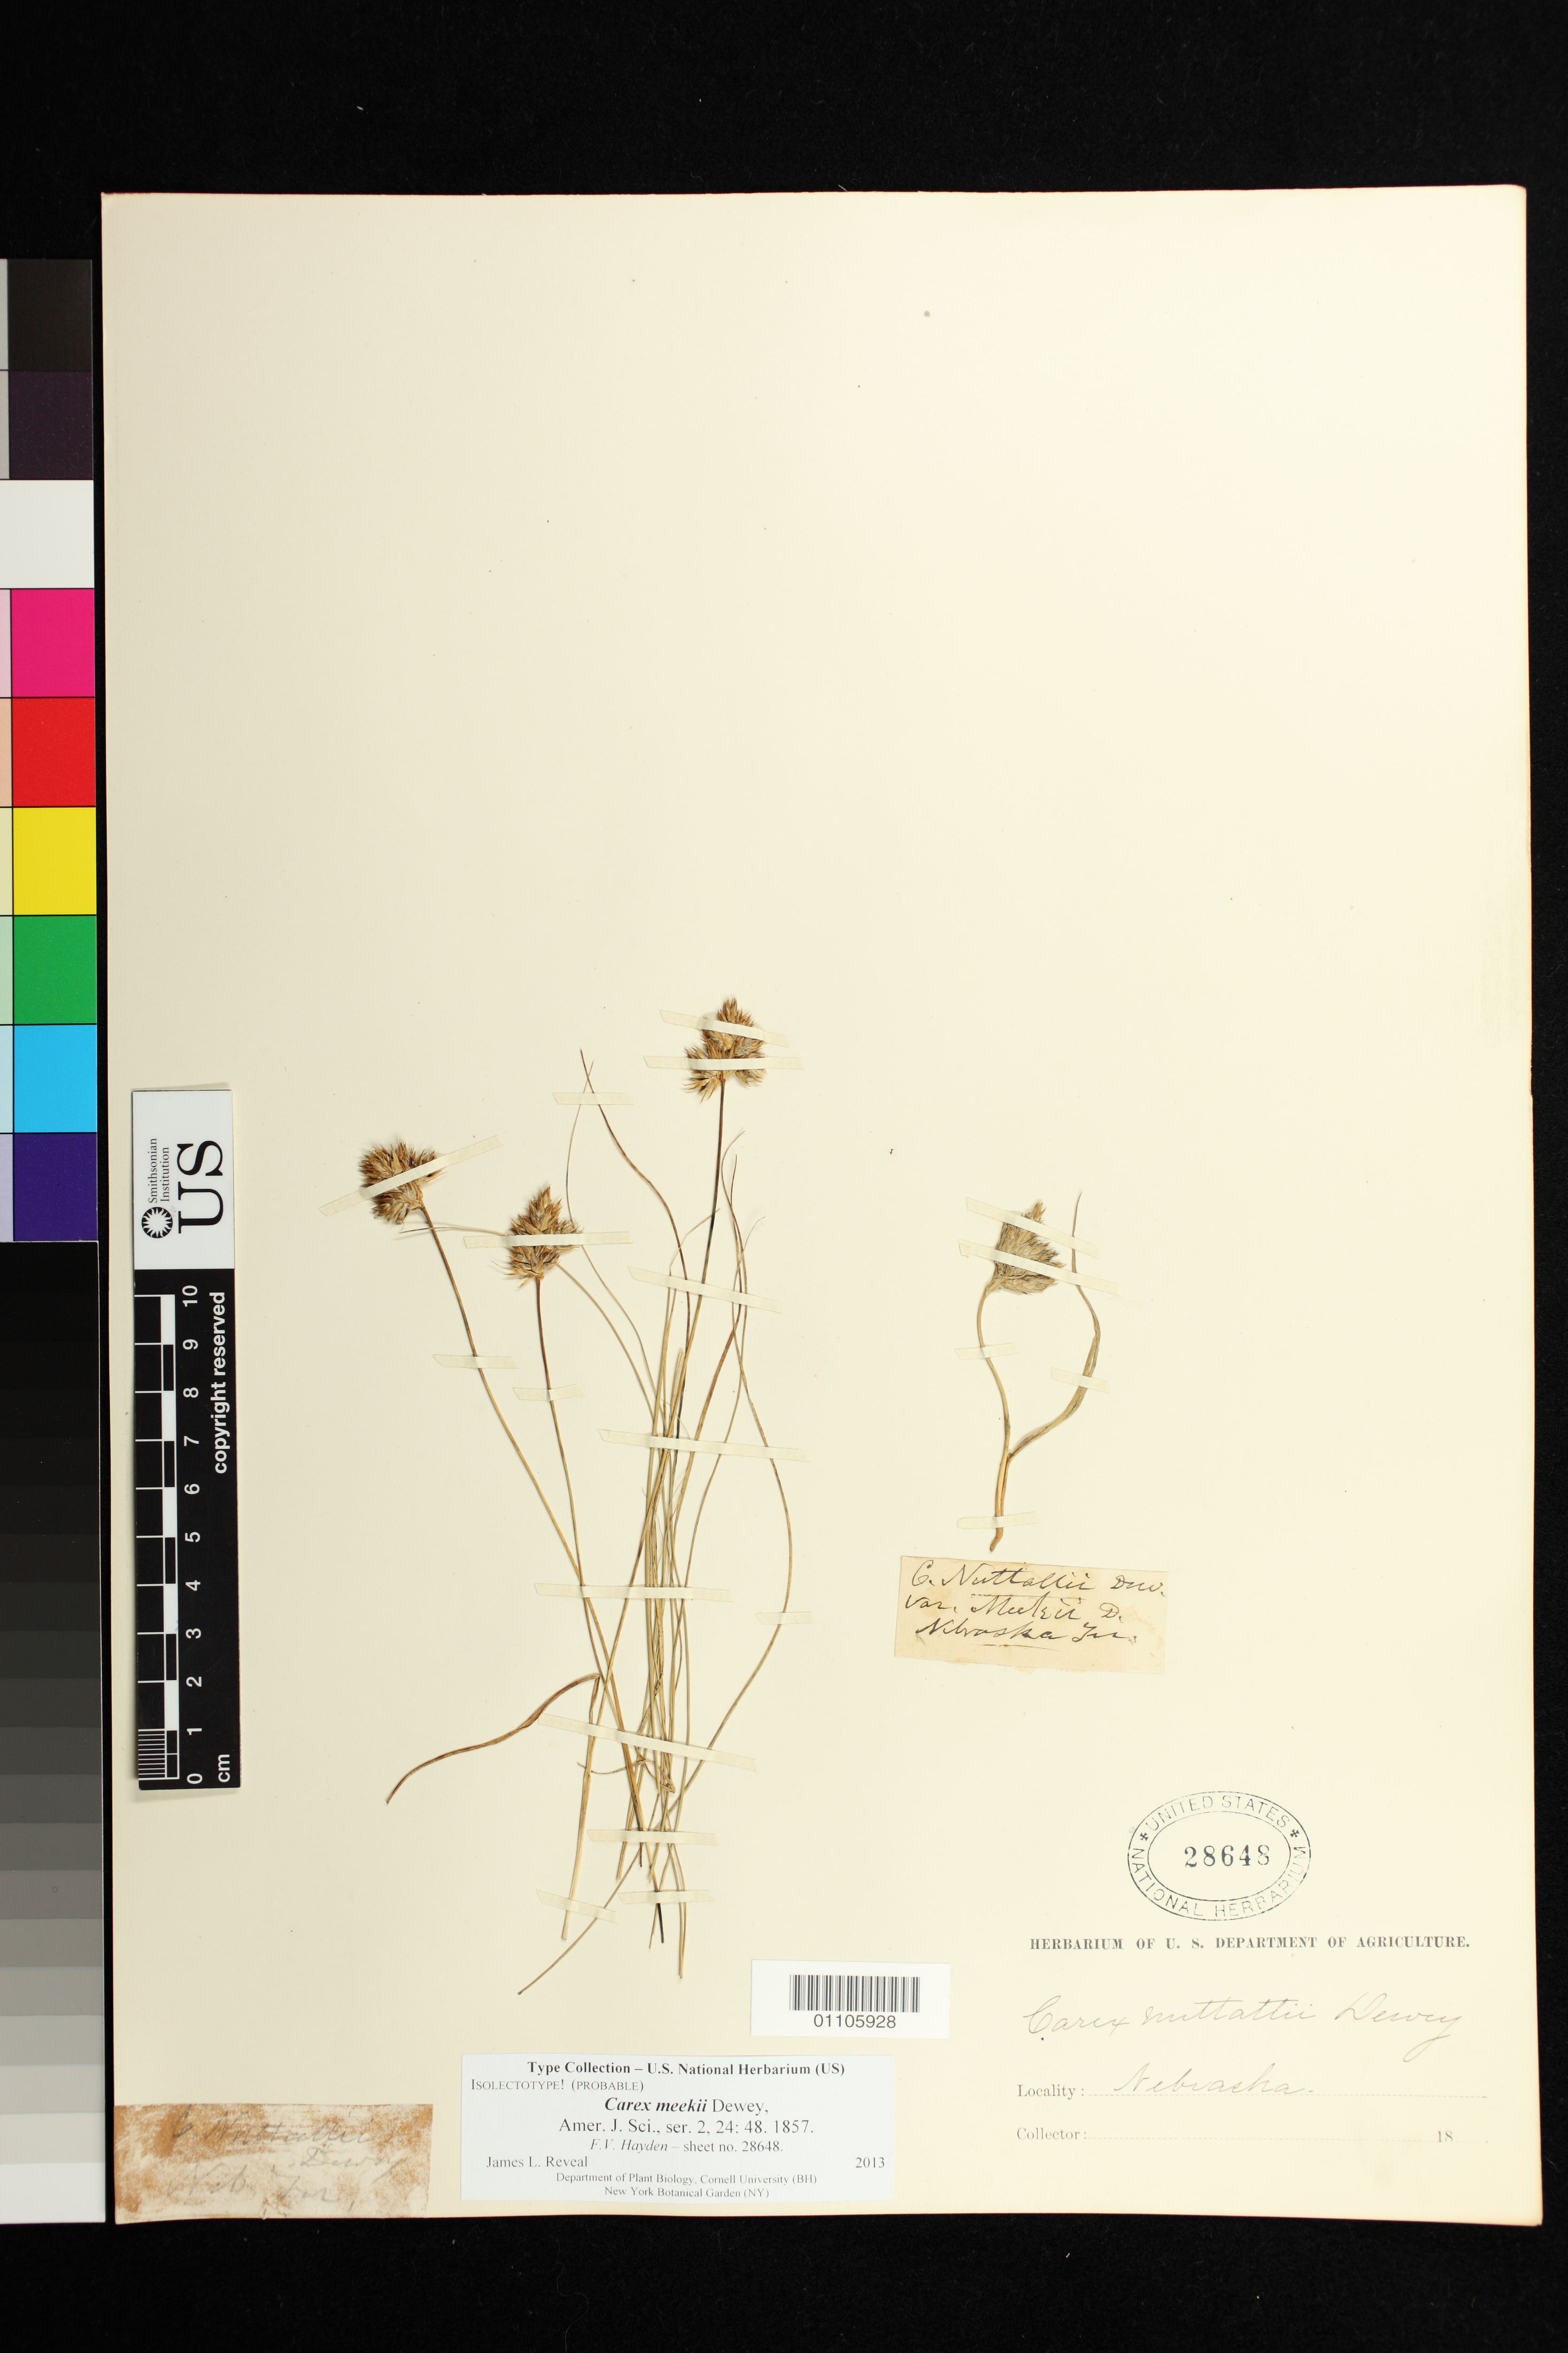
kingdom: Plantae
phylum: Tracheophyta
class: Liliopsida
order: Poales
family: Cyperaceae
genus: Carex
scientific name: Carex meekii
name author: Dewey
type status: Type Collection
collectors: F. Hayden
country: United States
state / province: Nebraska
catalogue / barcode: US 28648